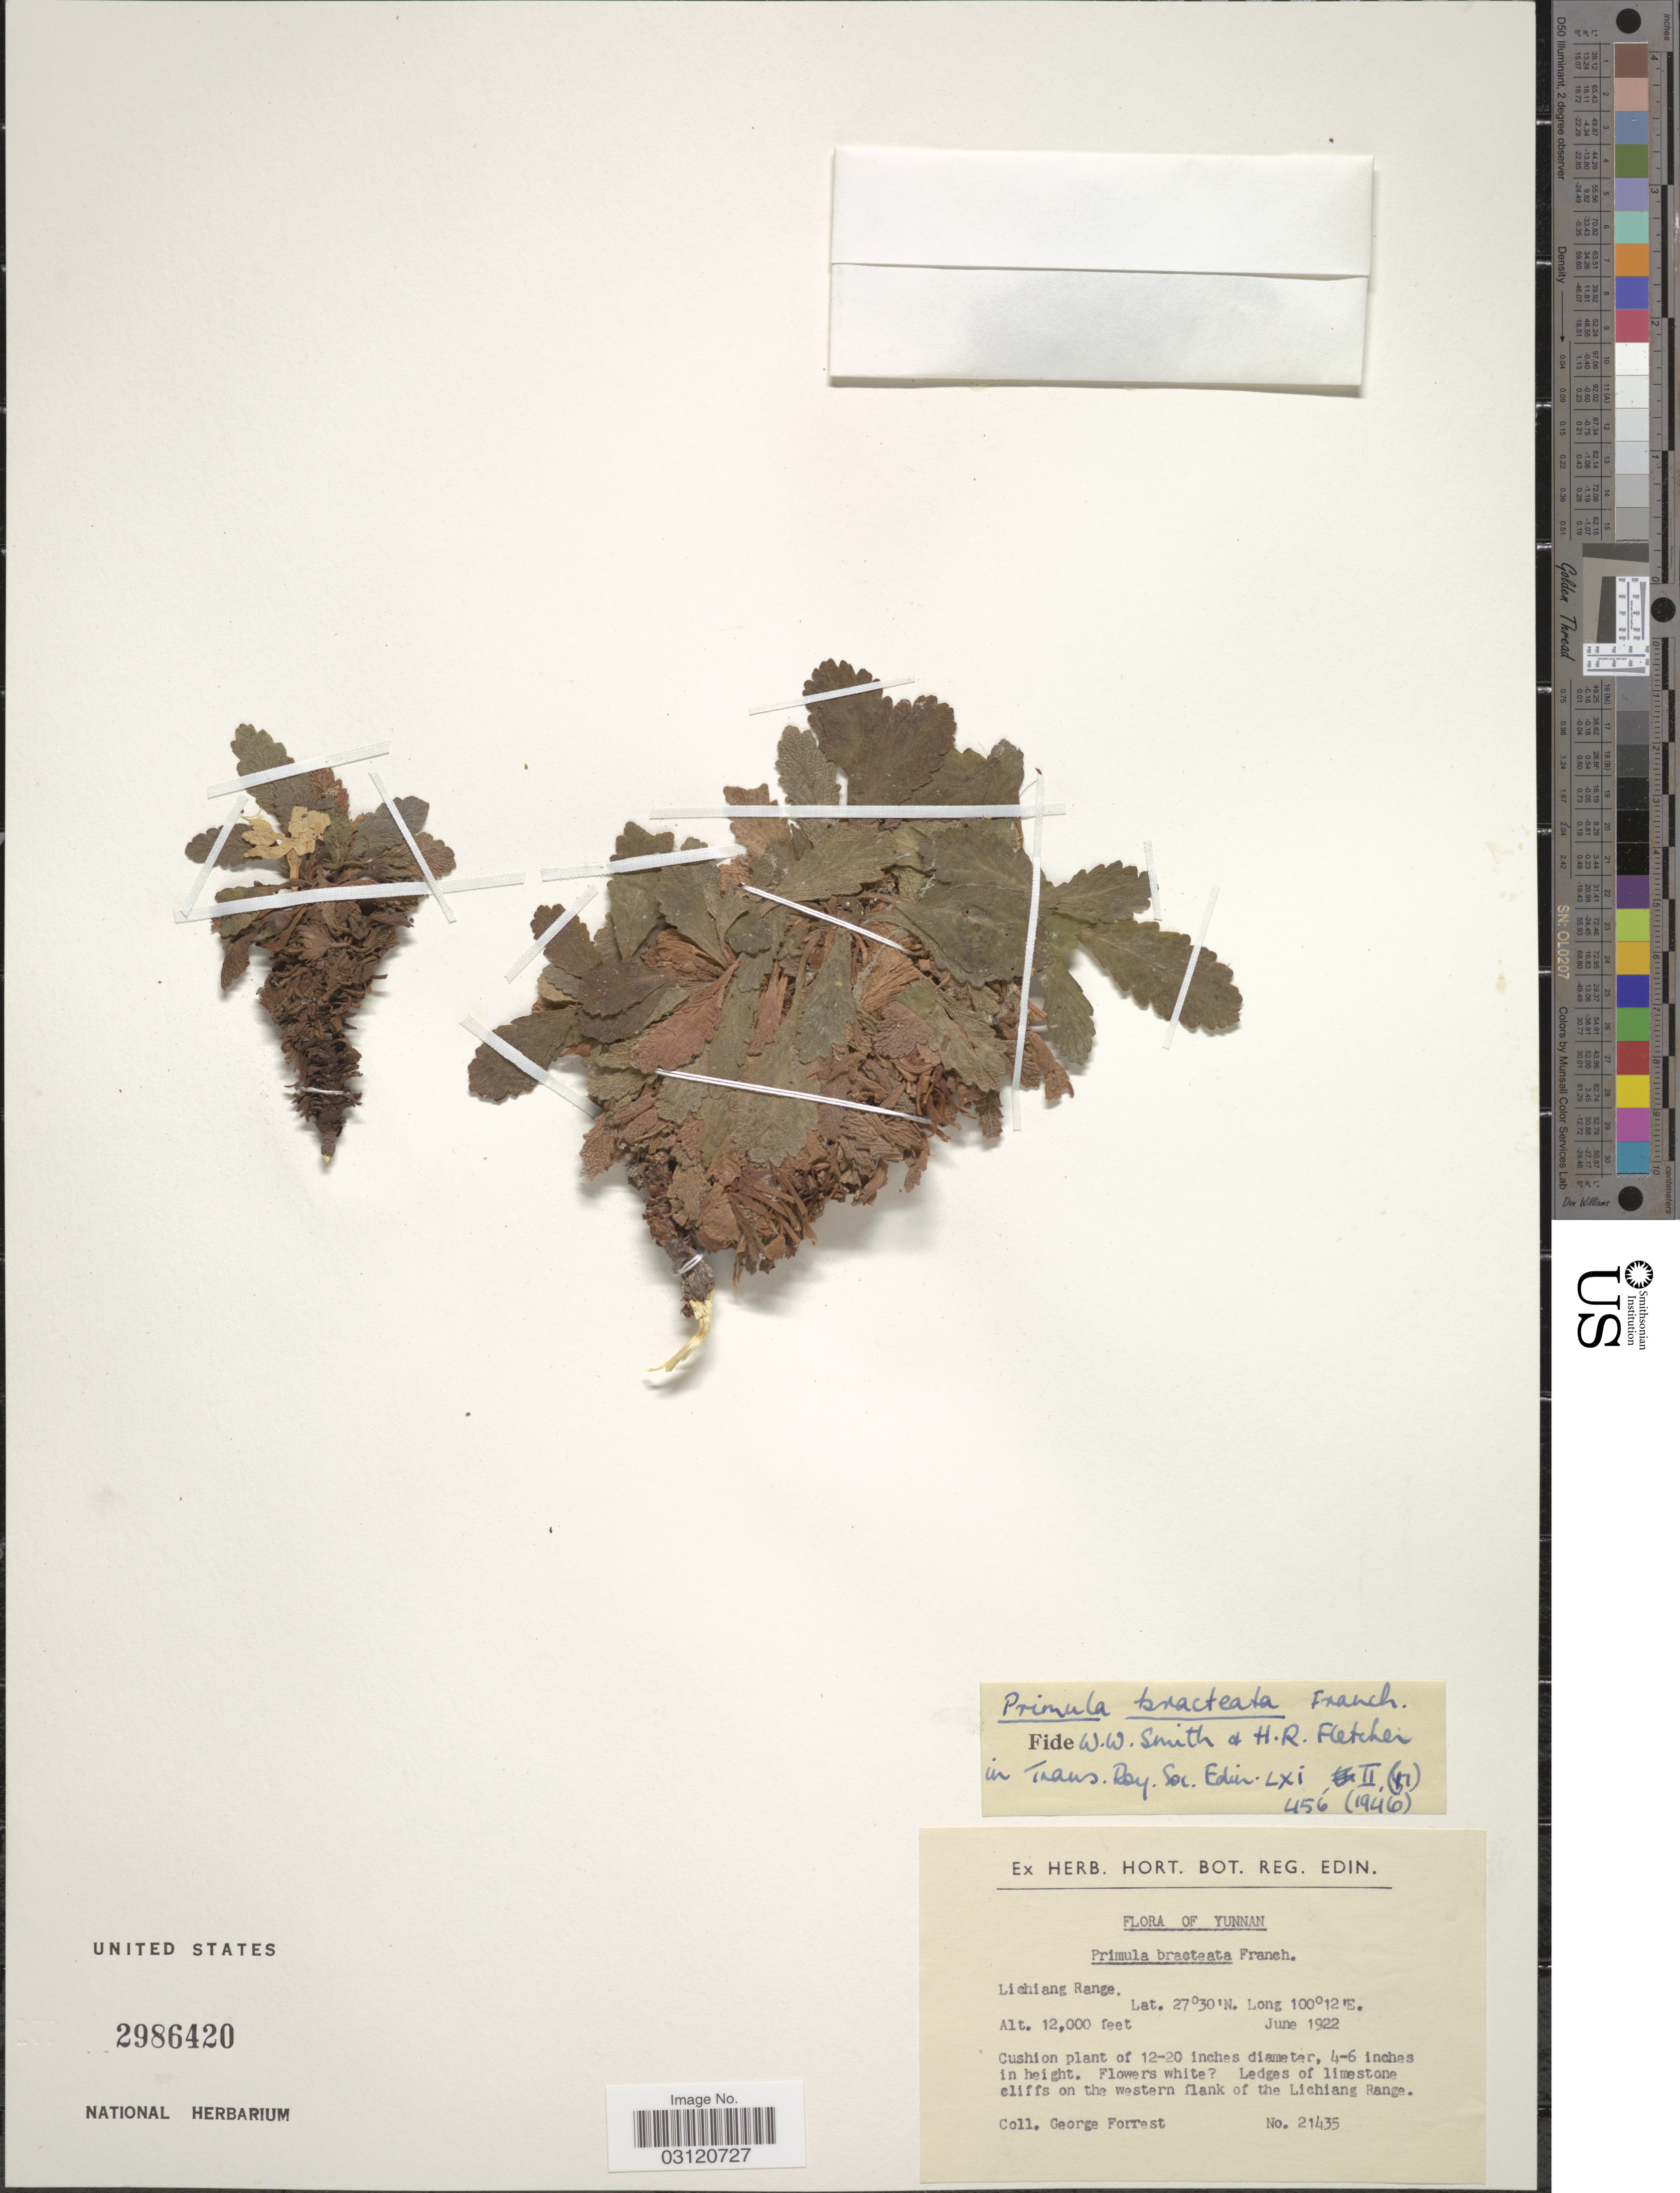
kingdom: Plantae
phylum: Tracheophyta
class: Magnoliopsida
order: Ericales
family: Primulaceae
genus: Primula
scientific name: Primula bracteata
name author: Franch.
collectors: G. Forrest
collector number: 21435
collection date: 1922-06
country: China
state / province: Yunnan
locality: Lichiang Range, Ledges of limestone cliffs on the western flank of the Lichiang Range.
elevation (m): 3658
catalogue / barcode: US 2986420